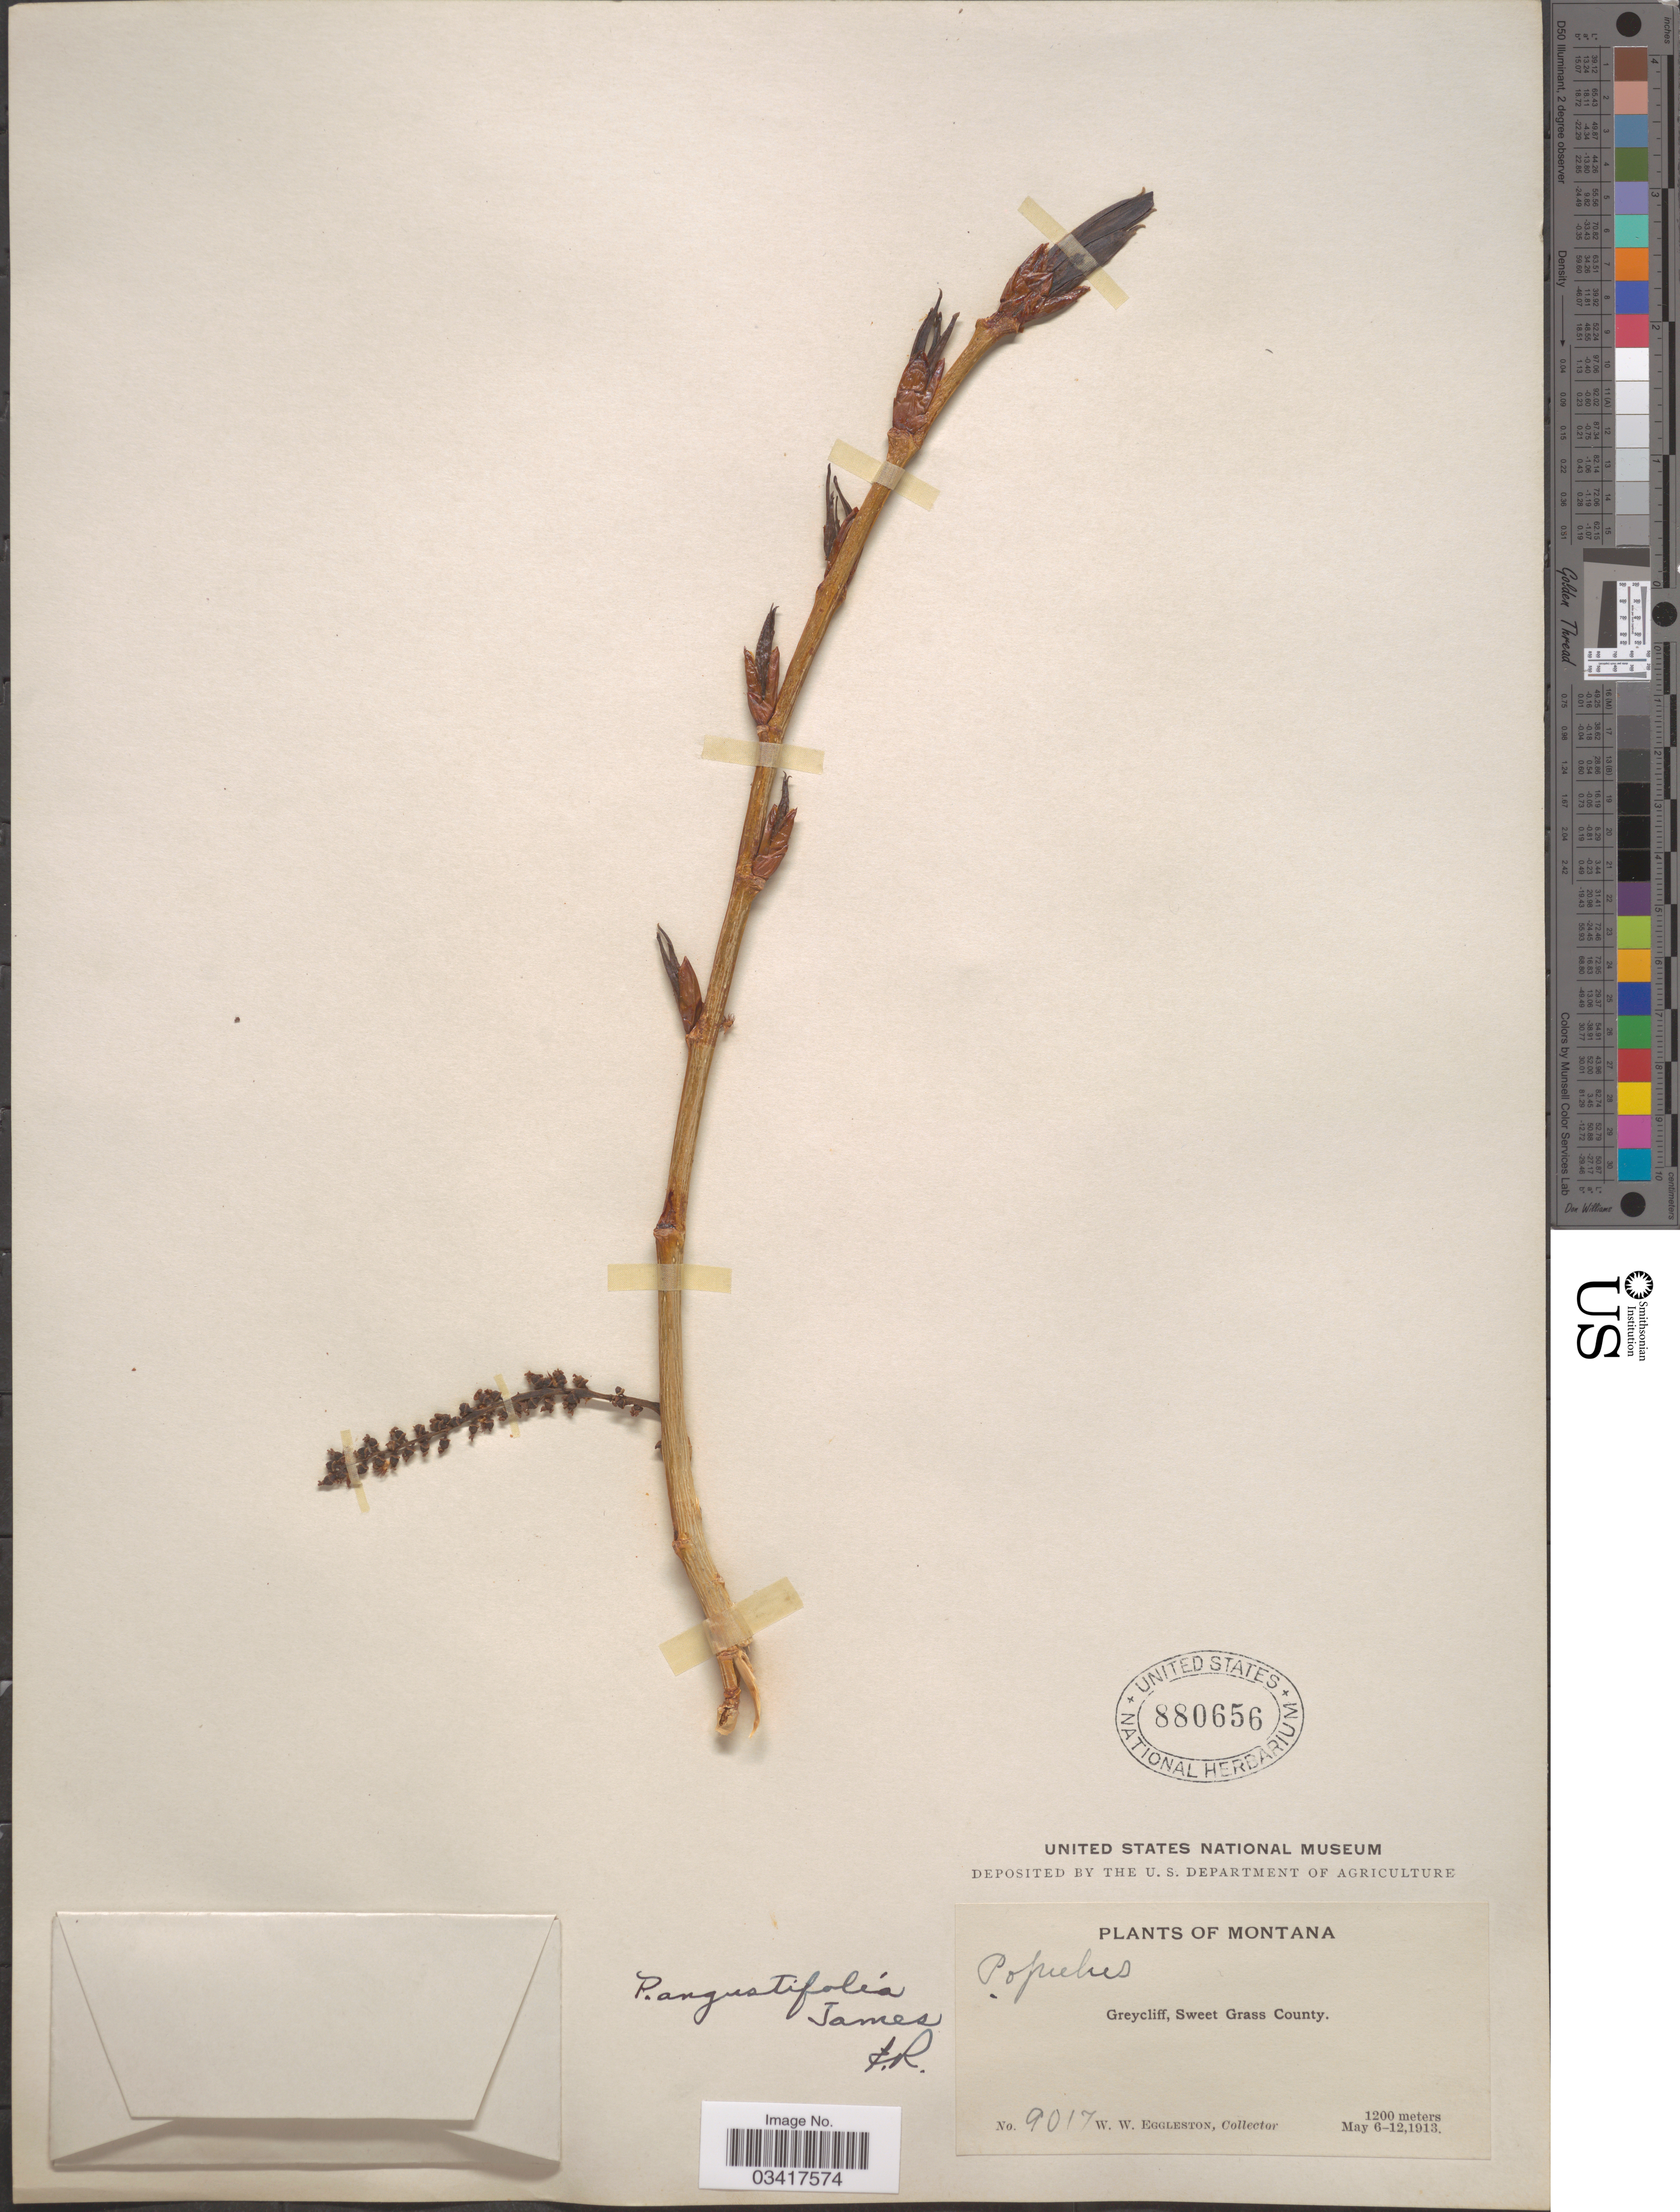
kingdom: Plantae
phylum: Tracheophyta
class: Magnoliopsida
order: Malpighiales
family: Salicaceae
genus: Populus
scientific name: Populus angustifolia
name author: E. James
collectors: W. W. Eggleston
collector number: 9017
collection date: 1913-05-06/1913-05-12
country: United States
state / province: Montana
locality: Greycliff, Sweet Grass County.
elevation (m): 1200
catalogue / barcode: US 880656